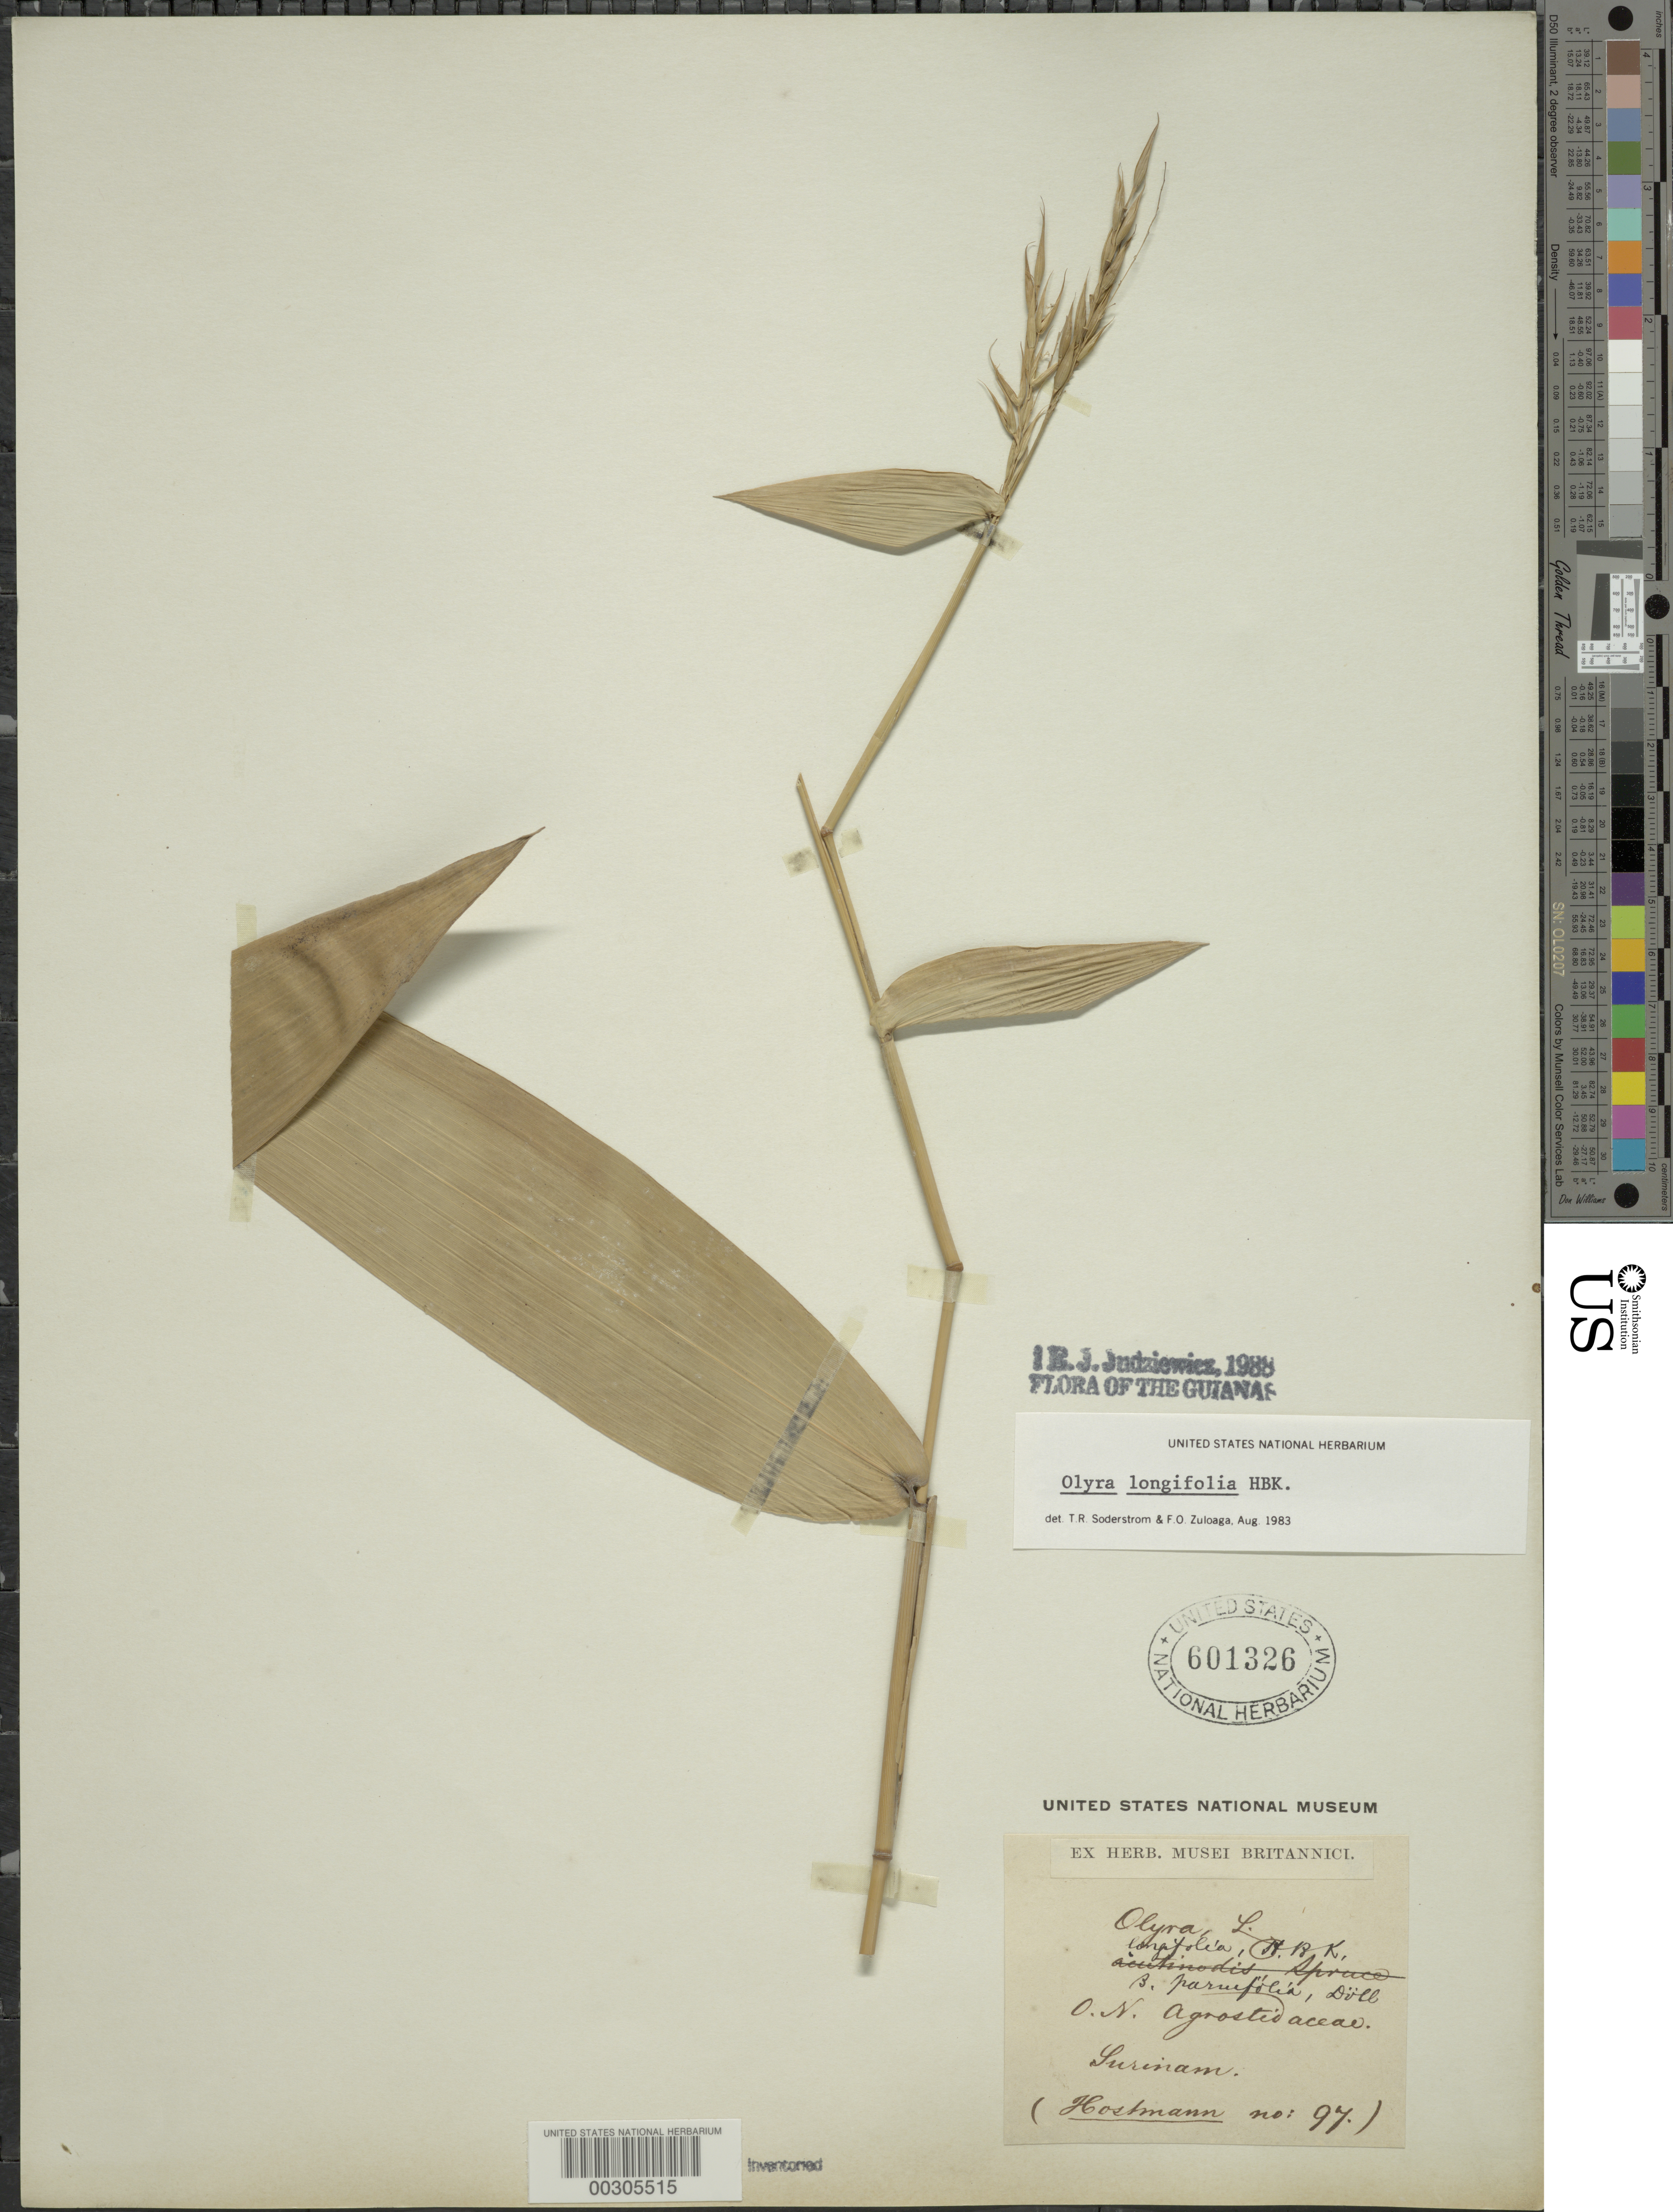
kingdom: Plantae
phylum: Tracheophyta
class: Liliopsida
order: Poales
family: Poaceae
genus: Olyra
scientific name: Olyra longifolia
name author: Kunth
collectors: F. Hostmann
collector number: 97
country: Suriname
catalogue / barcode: US 601326